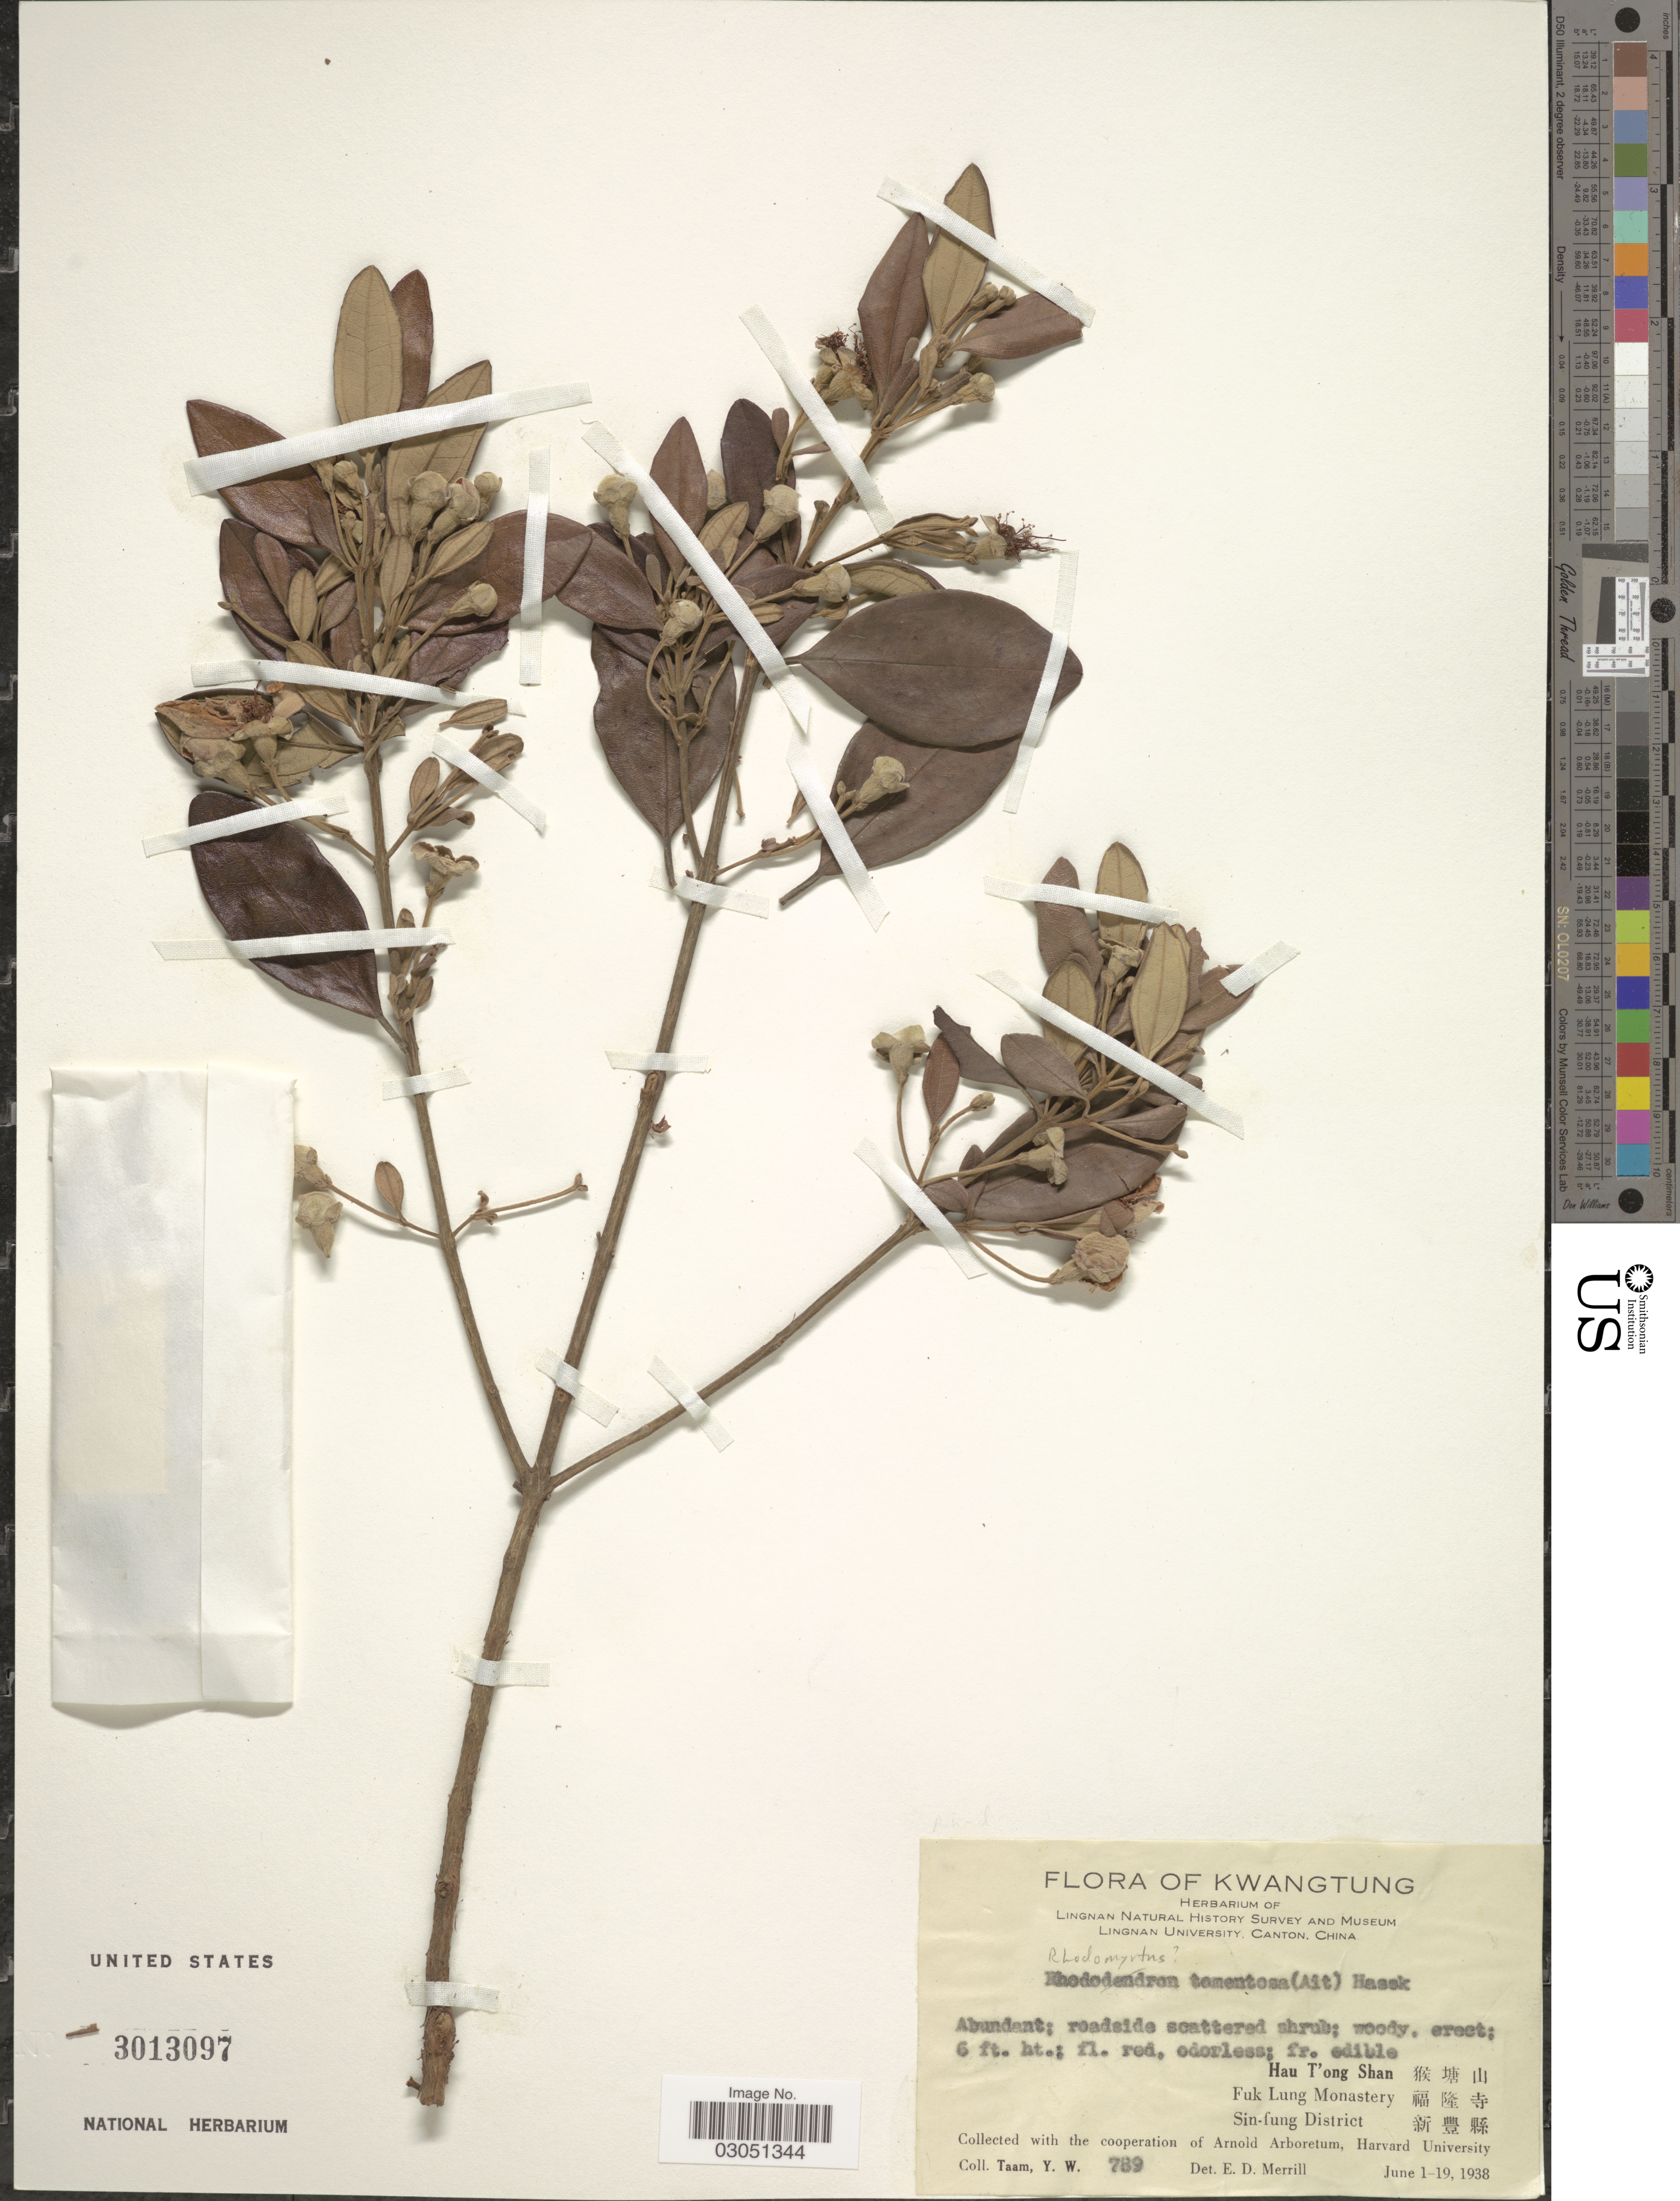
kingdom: Plantae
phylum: Tracheophyta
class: Magnoliopsida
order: Myrtales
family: Myrtaceae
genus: Rhodomyrtus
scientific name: Rhodomyrtus tomentosa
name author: (Aiton) Hassk.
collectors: Y. W. Taam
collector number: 789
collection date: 1938-06-01/1938-06-19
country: China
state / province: Guangdong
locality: Kwangtung, Hau T'ong Shan (X), Fuk Lung Monastery (X), Sin-fung District (X).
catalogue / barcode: US 3013097